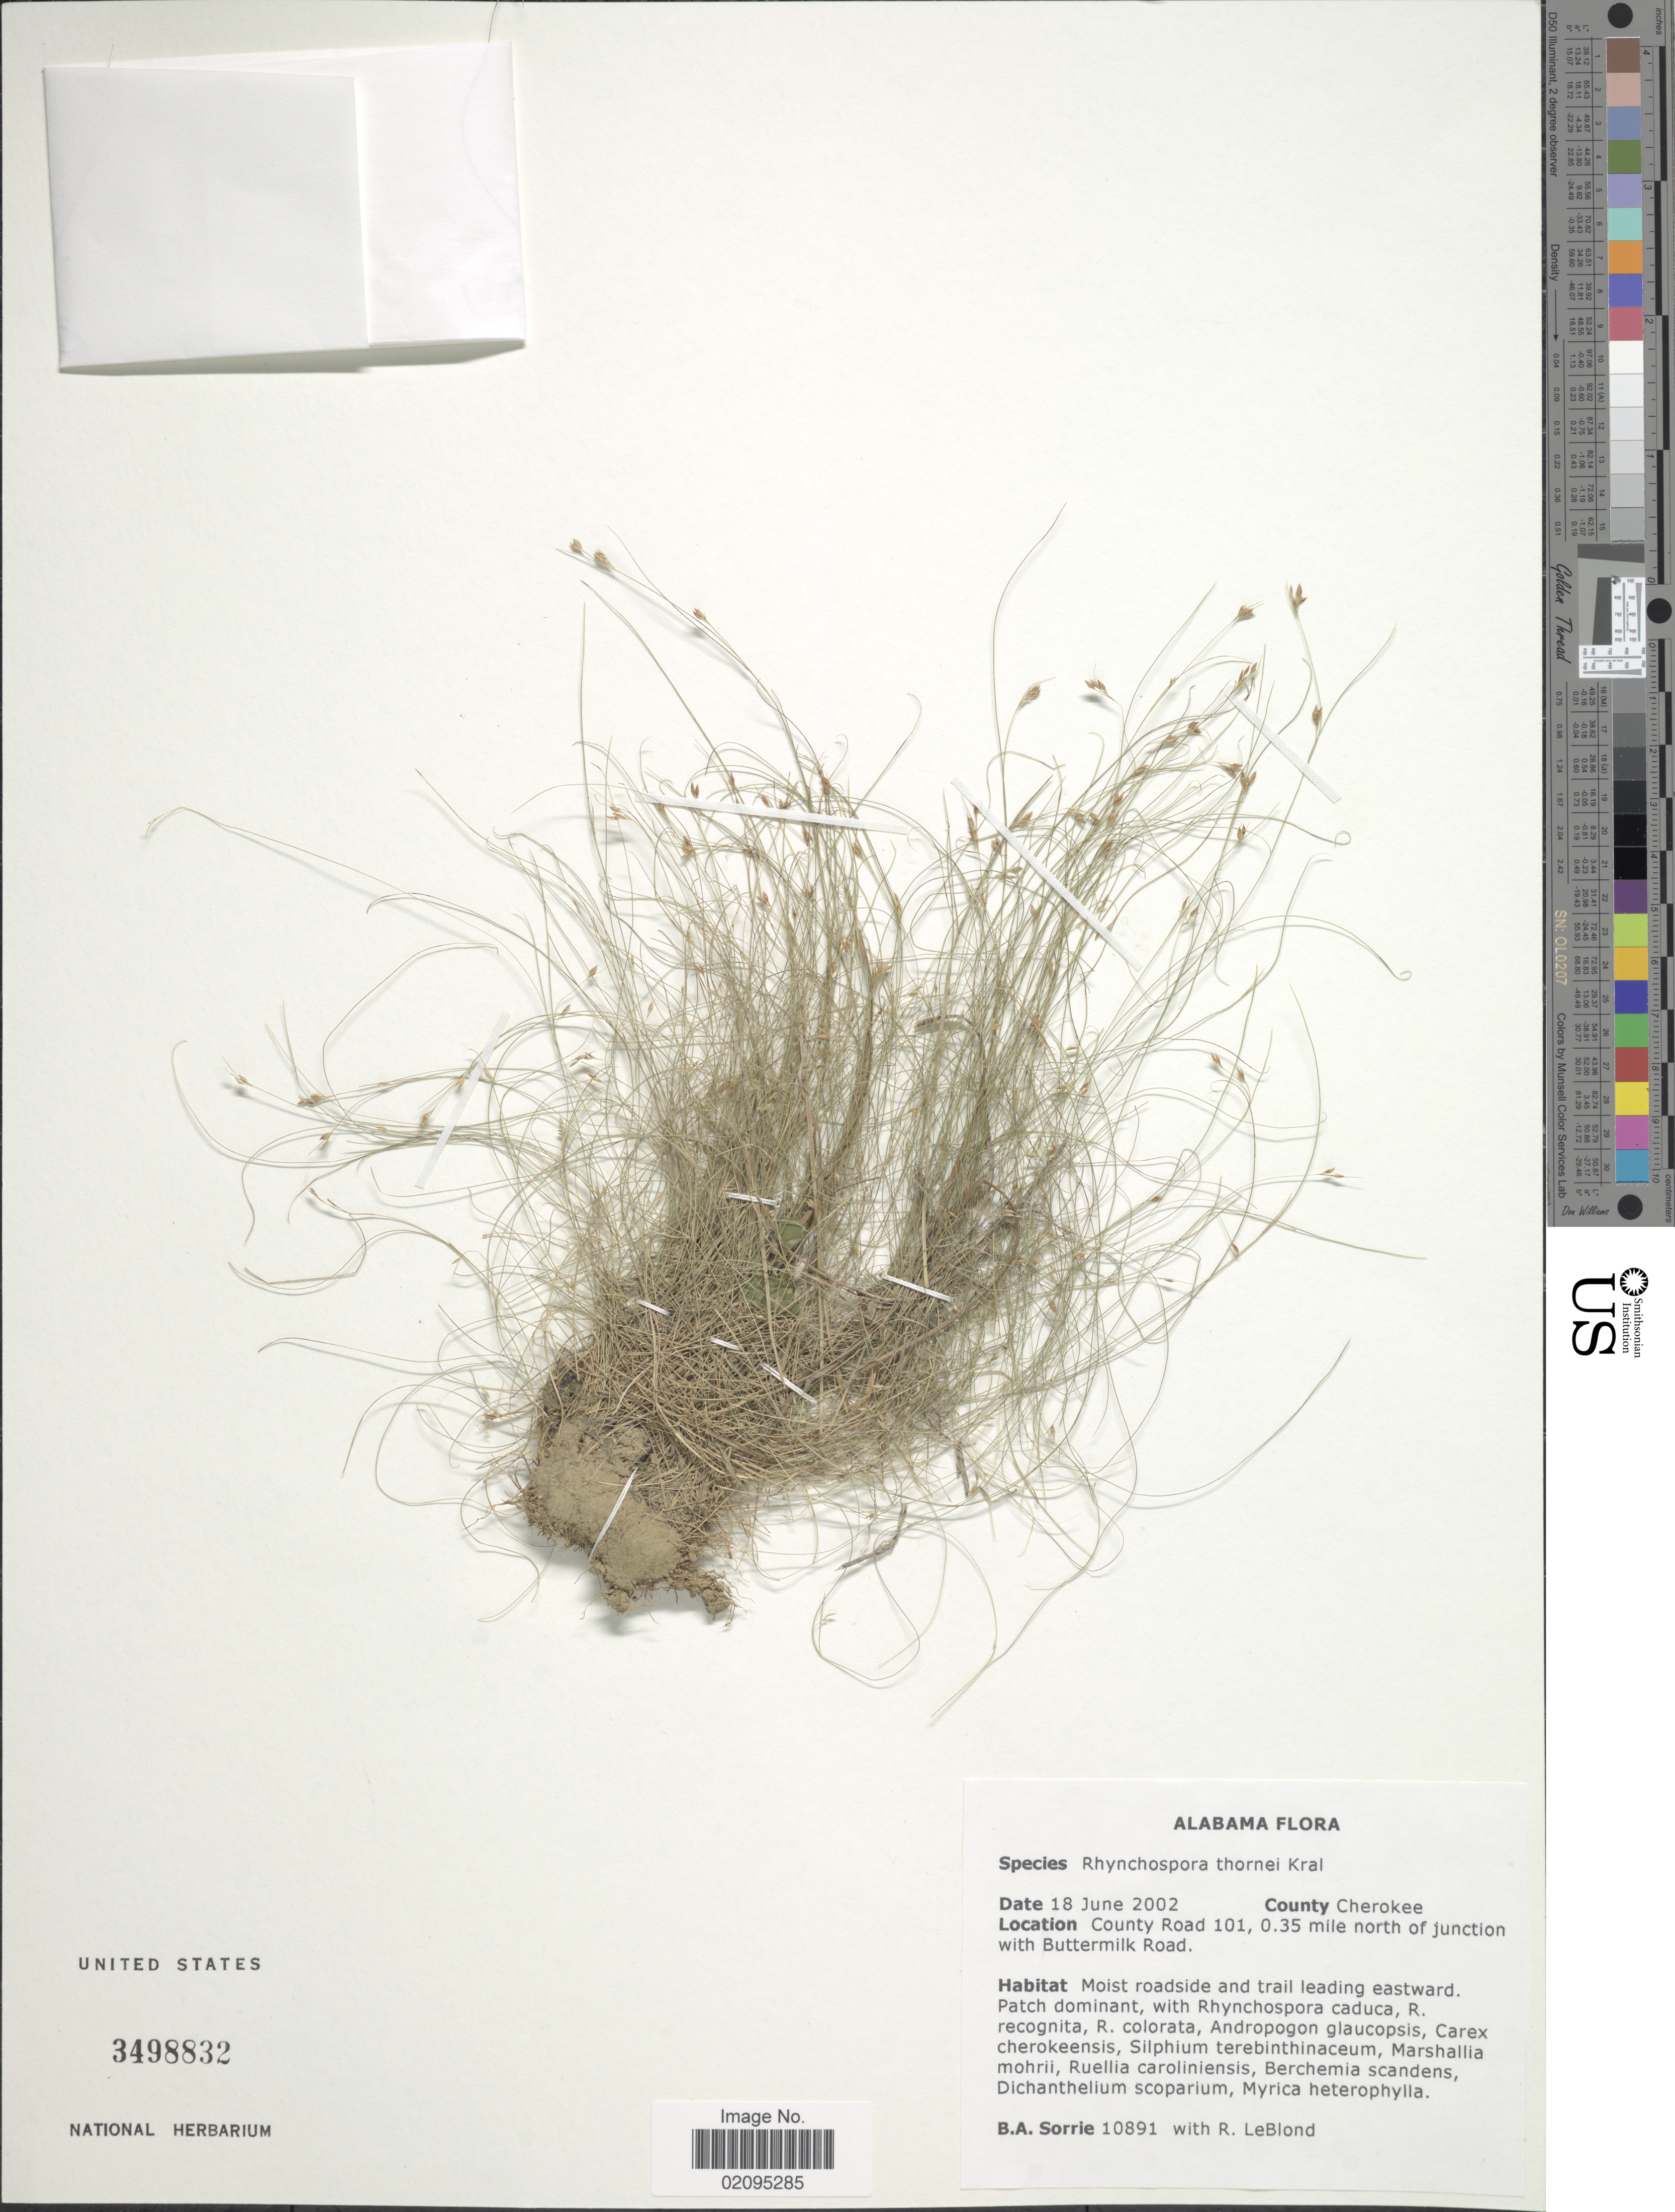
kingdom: Plantae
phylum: Tracheophyta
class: Liliopsida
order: Poales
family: Cyperaceae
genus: Rhynchospora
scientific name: Rhynchospora thornei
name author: Kral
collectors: B. Sorrie & R. J. LeBlond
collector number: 10891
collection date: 2002-06-18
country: United States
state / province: Alabama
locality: County Cherokee, County Road 101, 0.35 mile north of junction with Buttermilk Road, moist roadside and trail leading eastward.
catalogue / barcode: US 3498832